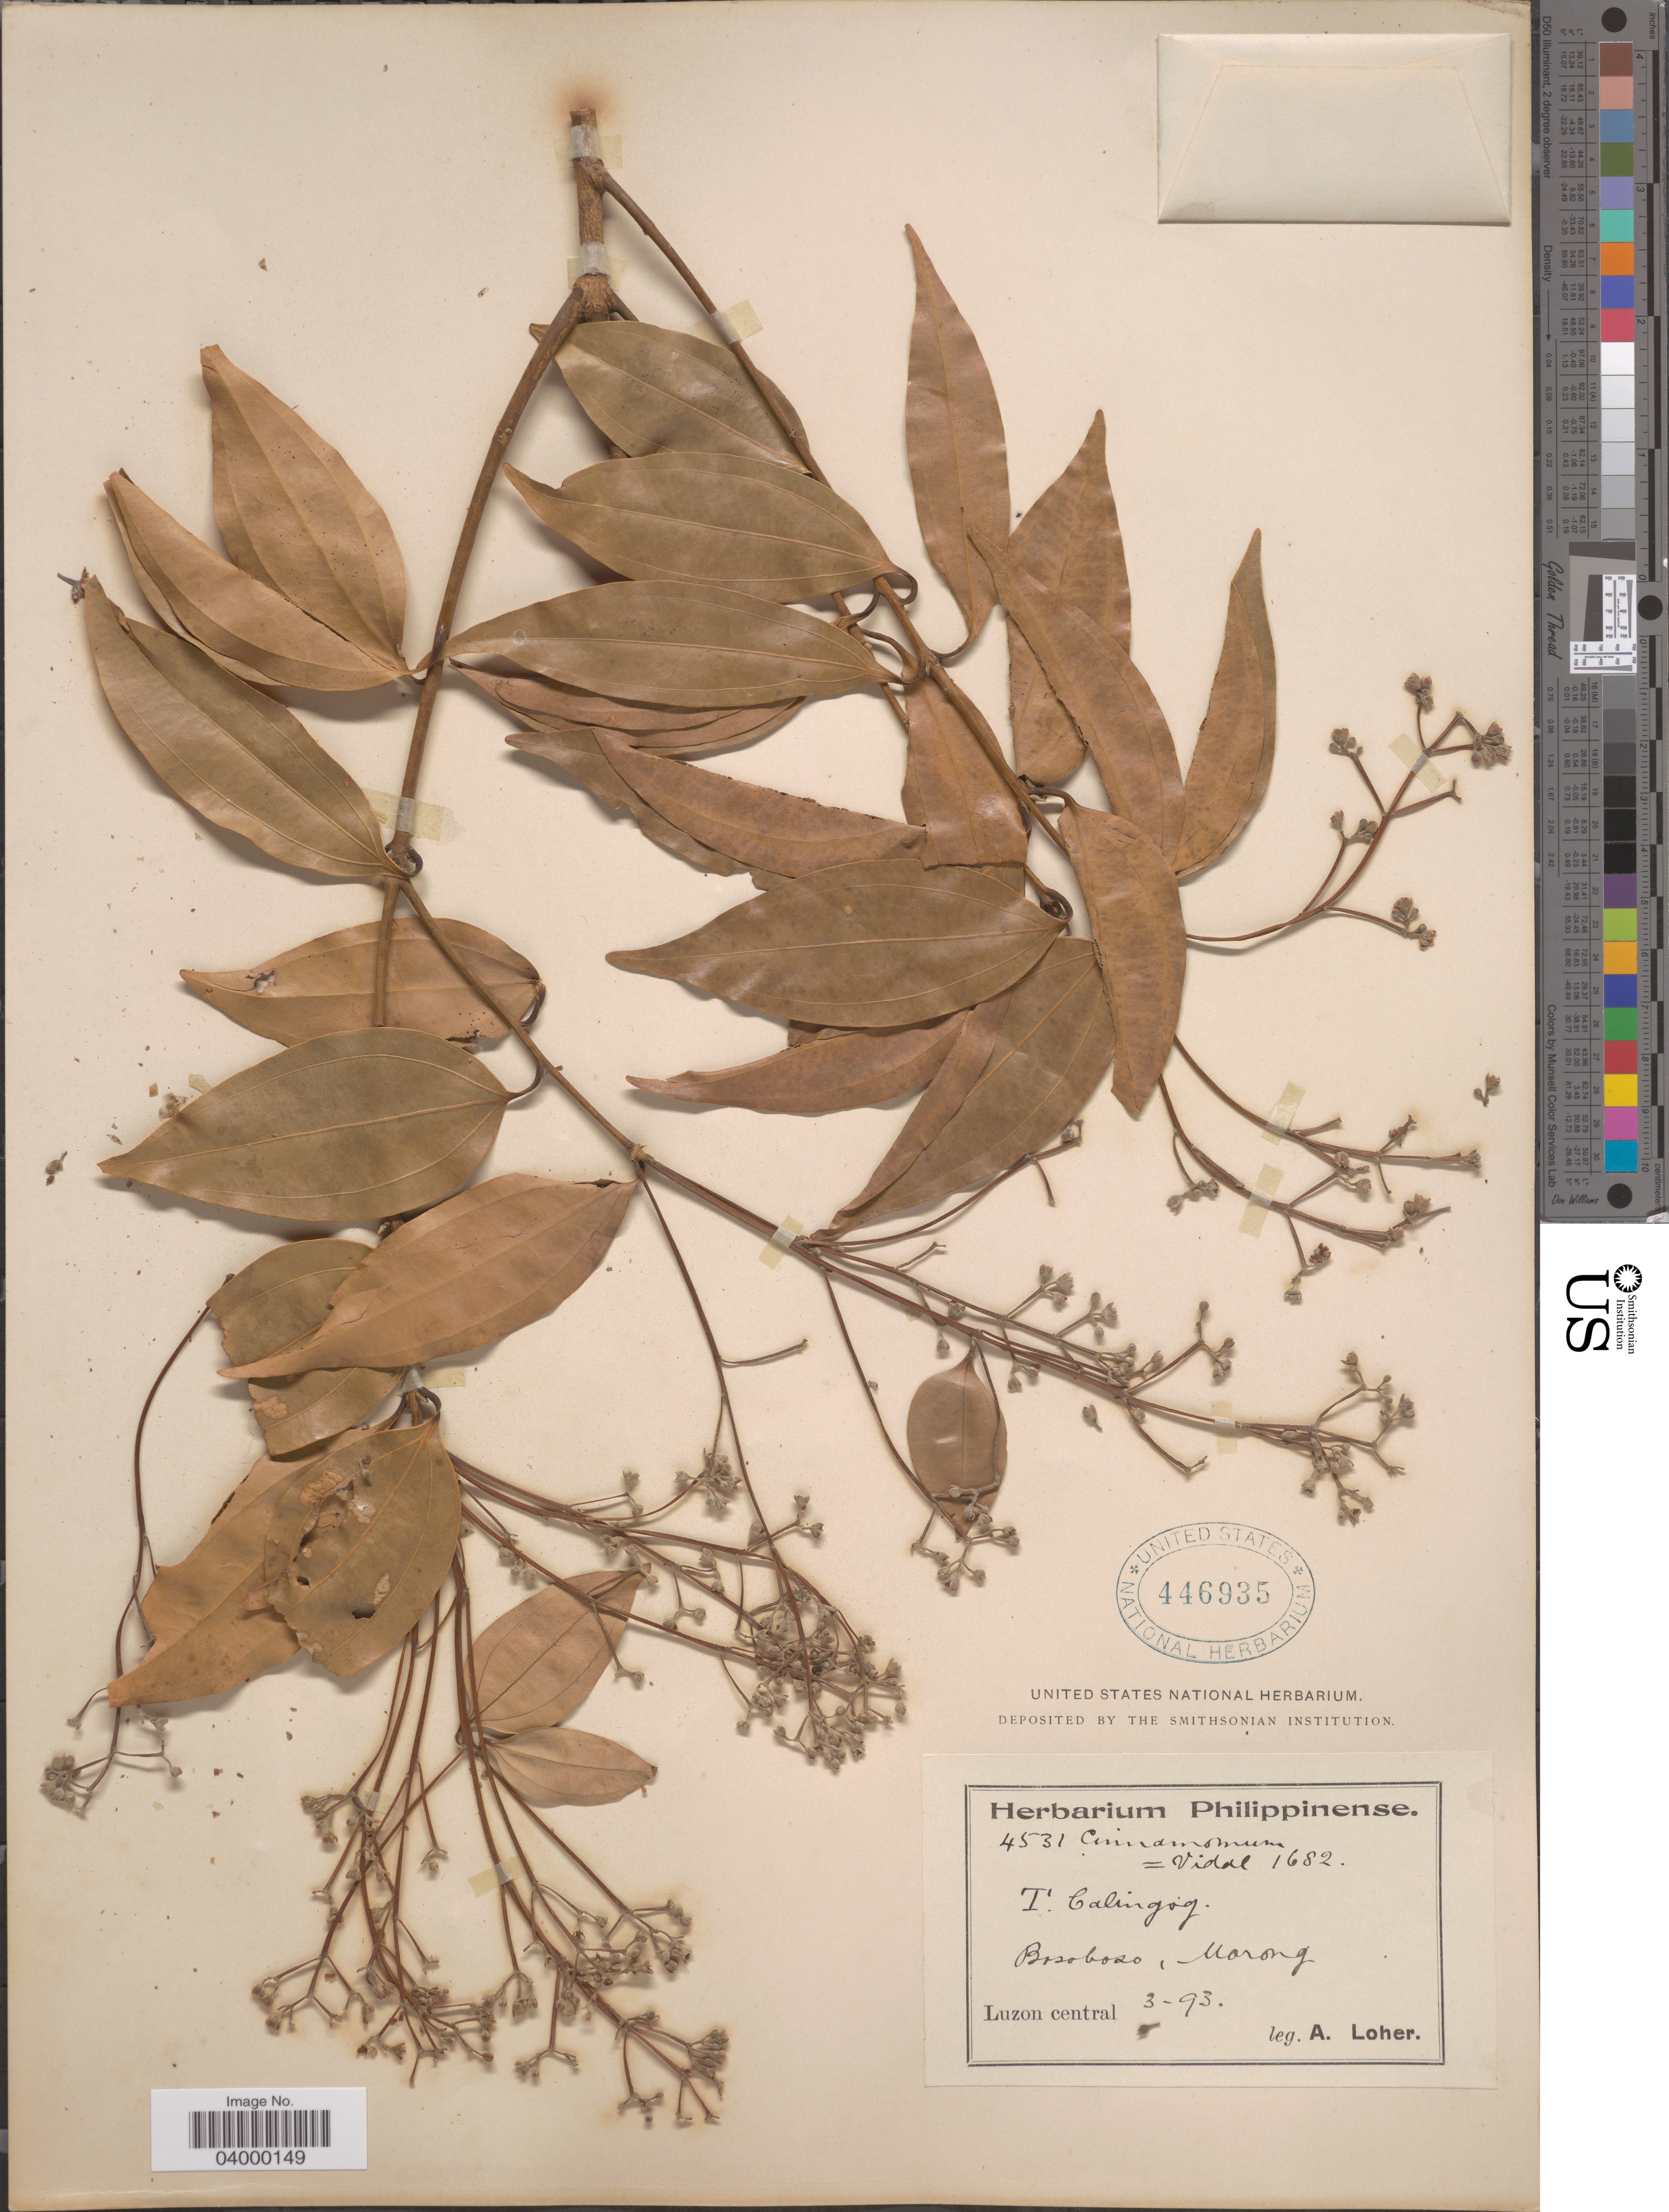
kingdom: Plantae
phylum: Tracheophyta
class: Magnoliopsida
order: Laurales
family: Lauraceae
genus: Cinnamomum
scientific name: Cinnamomum sp.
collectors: A. Loher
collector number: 4531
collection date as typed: Transcribed d/m/y: /3/93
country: Philippines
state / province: Central Luzon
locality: Bosoboso, Morong. Luzon central.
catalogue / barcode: US 446935